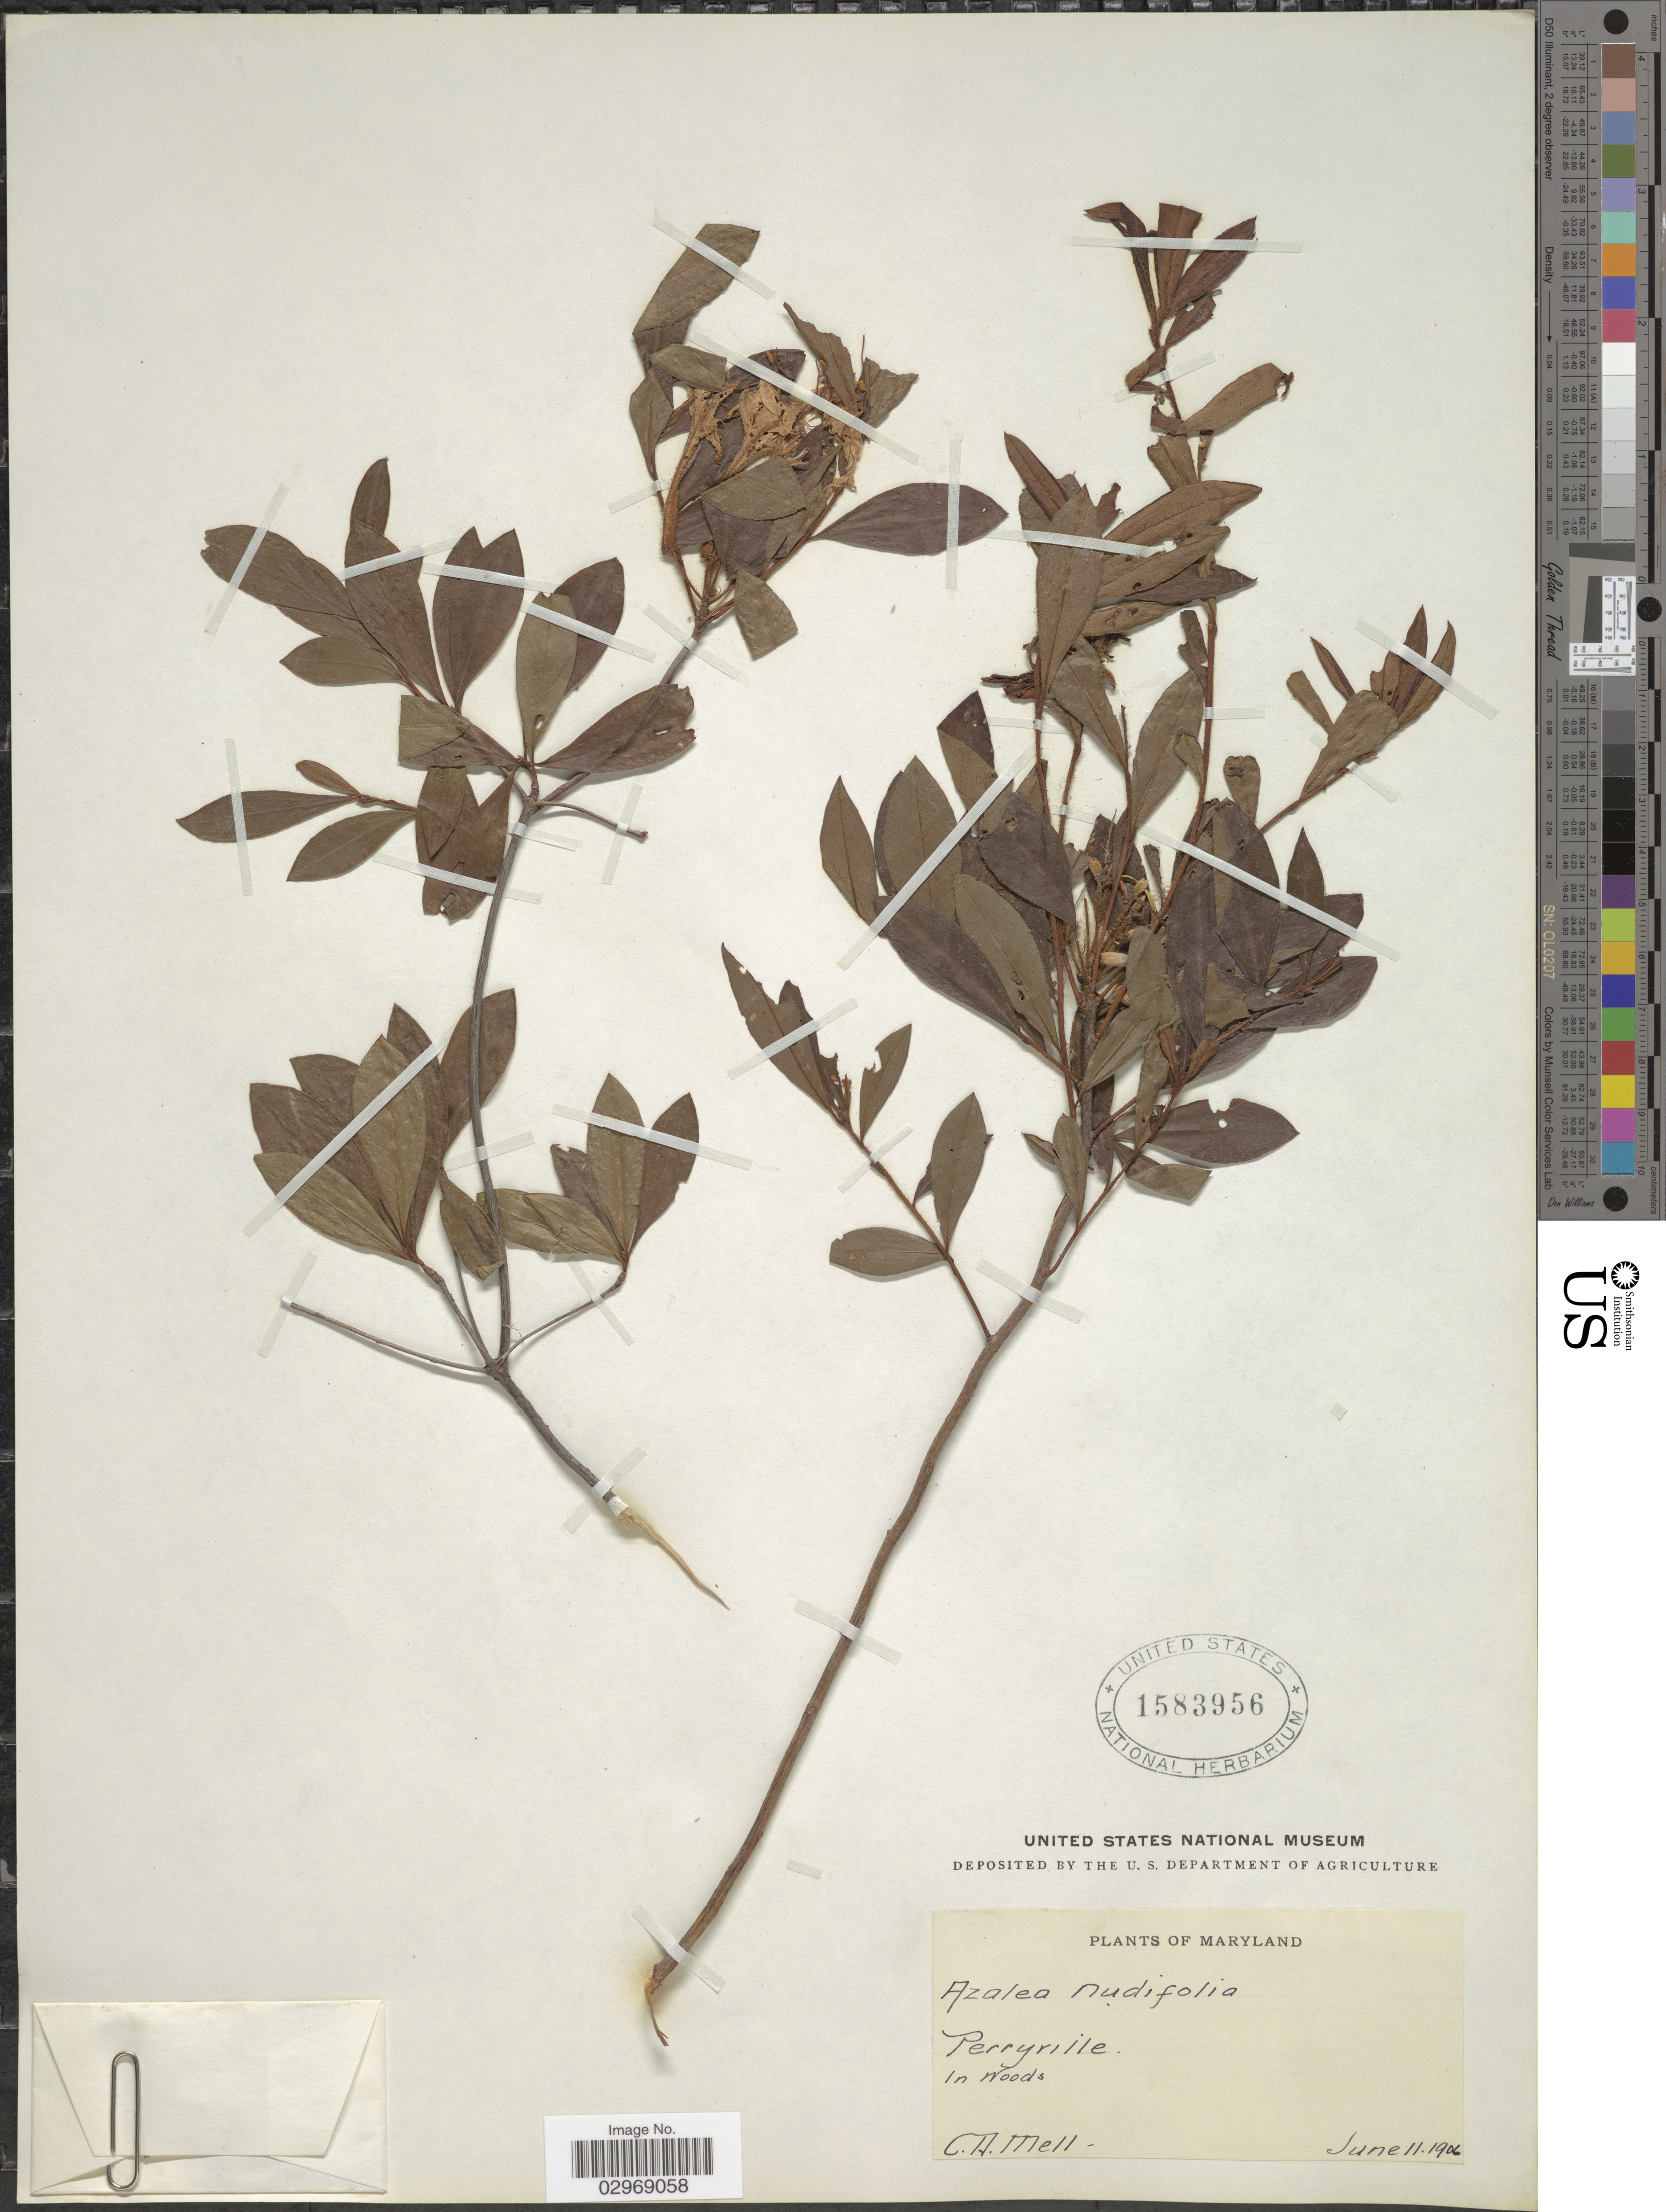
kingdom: Plantae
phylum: Tracheophyta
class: Magnoliopsida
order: Ericales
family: Ericaceae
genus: Rhododendron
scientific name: Rhododendron nudiflorum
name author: Torr.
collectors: C. D. Mell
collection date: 1906-06-11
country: United States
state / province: Maryland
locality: Perryville. In woods.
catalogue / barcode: US 1583956